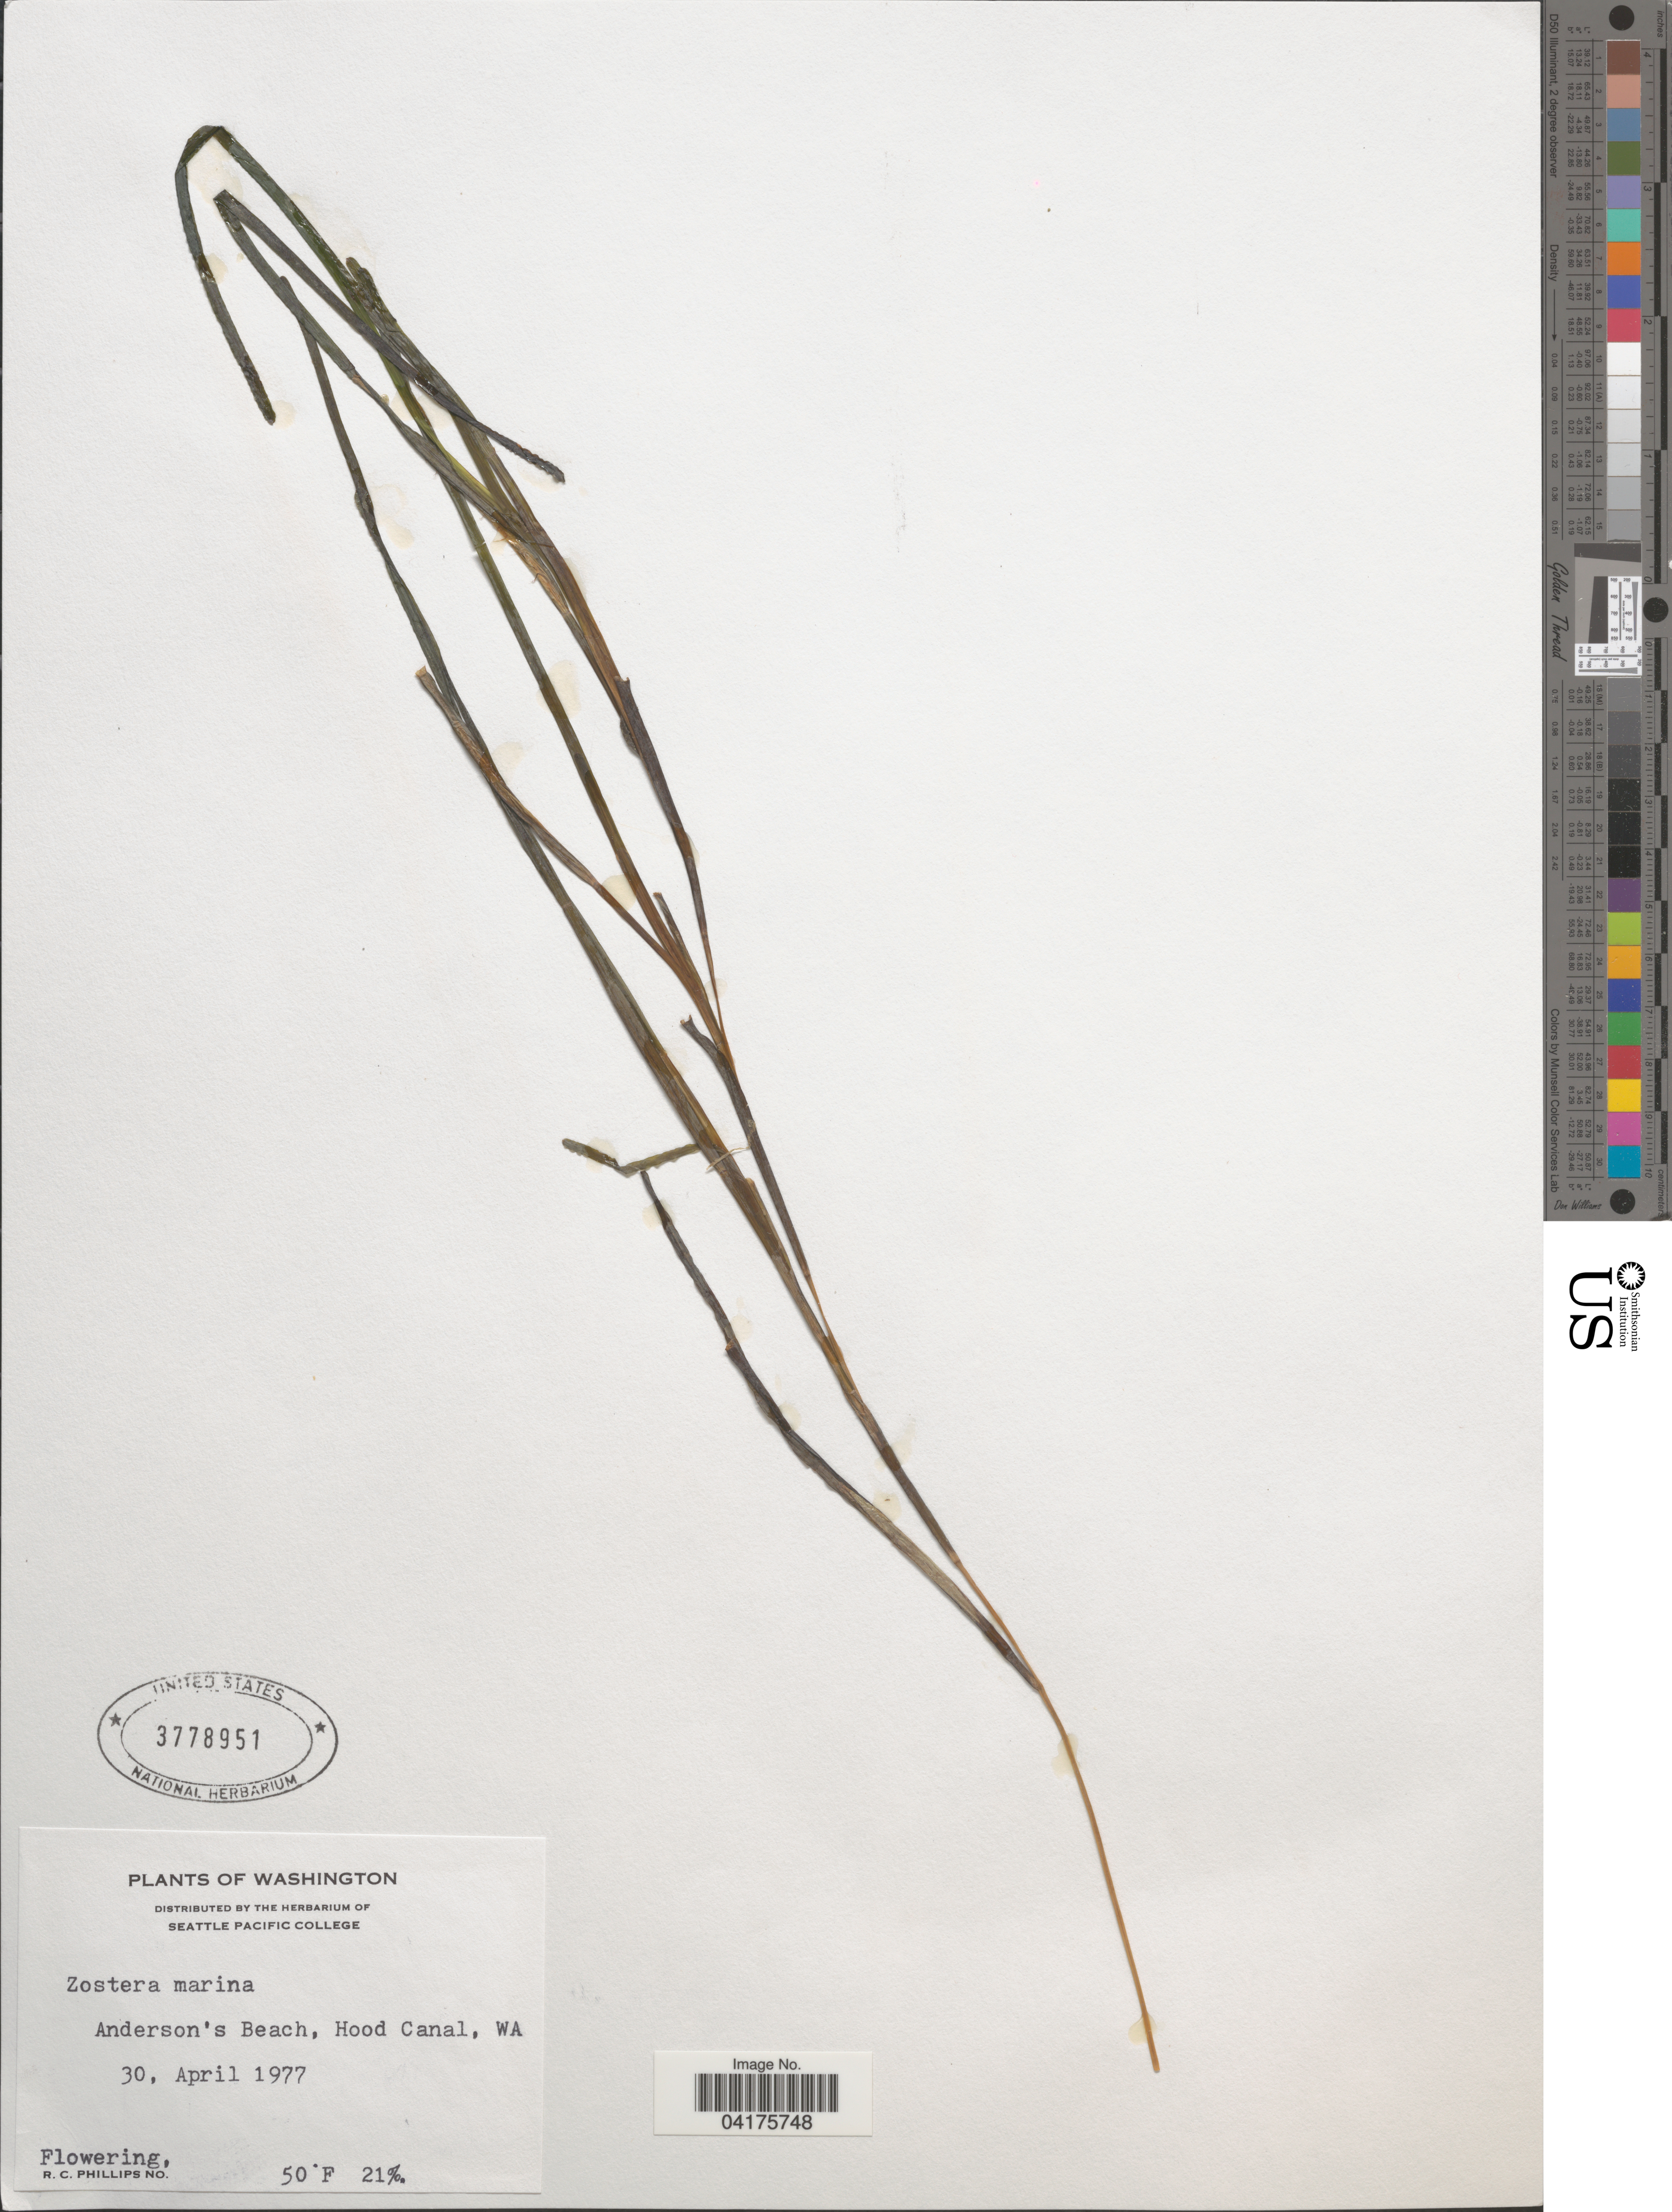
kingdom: Plantae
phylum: Tracheophyta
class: Liliopsida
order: Alismatales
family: Zosteraceae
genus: Zostera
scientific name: Zostera marina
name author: L.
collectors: R. C. Phillips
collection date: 1977-04-30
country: United States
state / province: Washington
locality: Anderson's Beach, Hood Canal.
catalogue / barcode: US 3778951